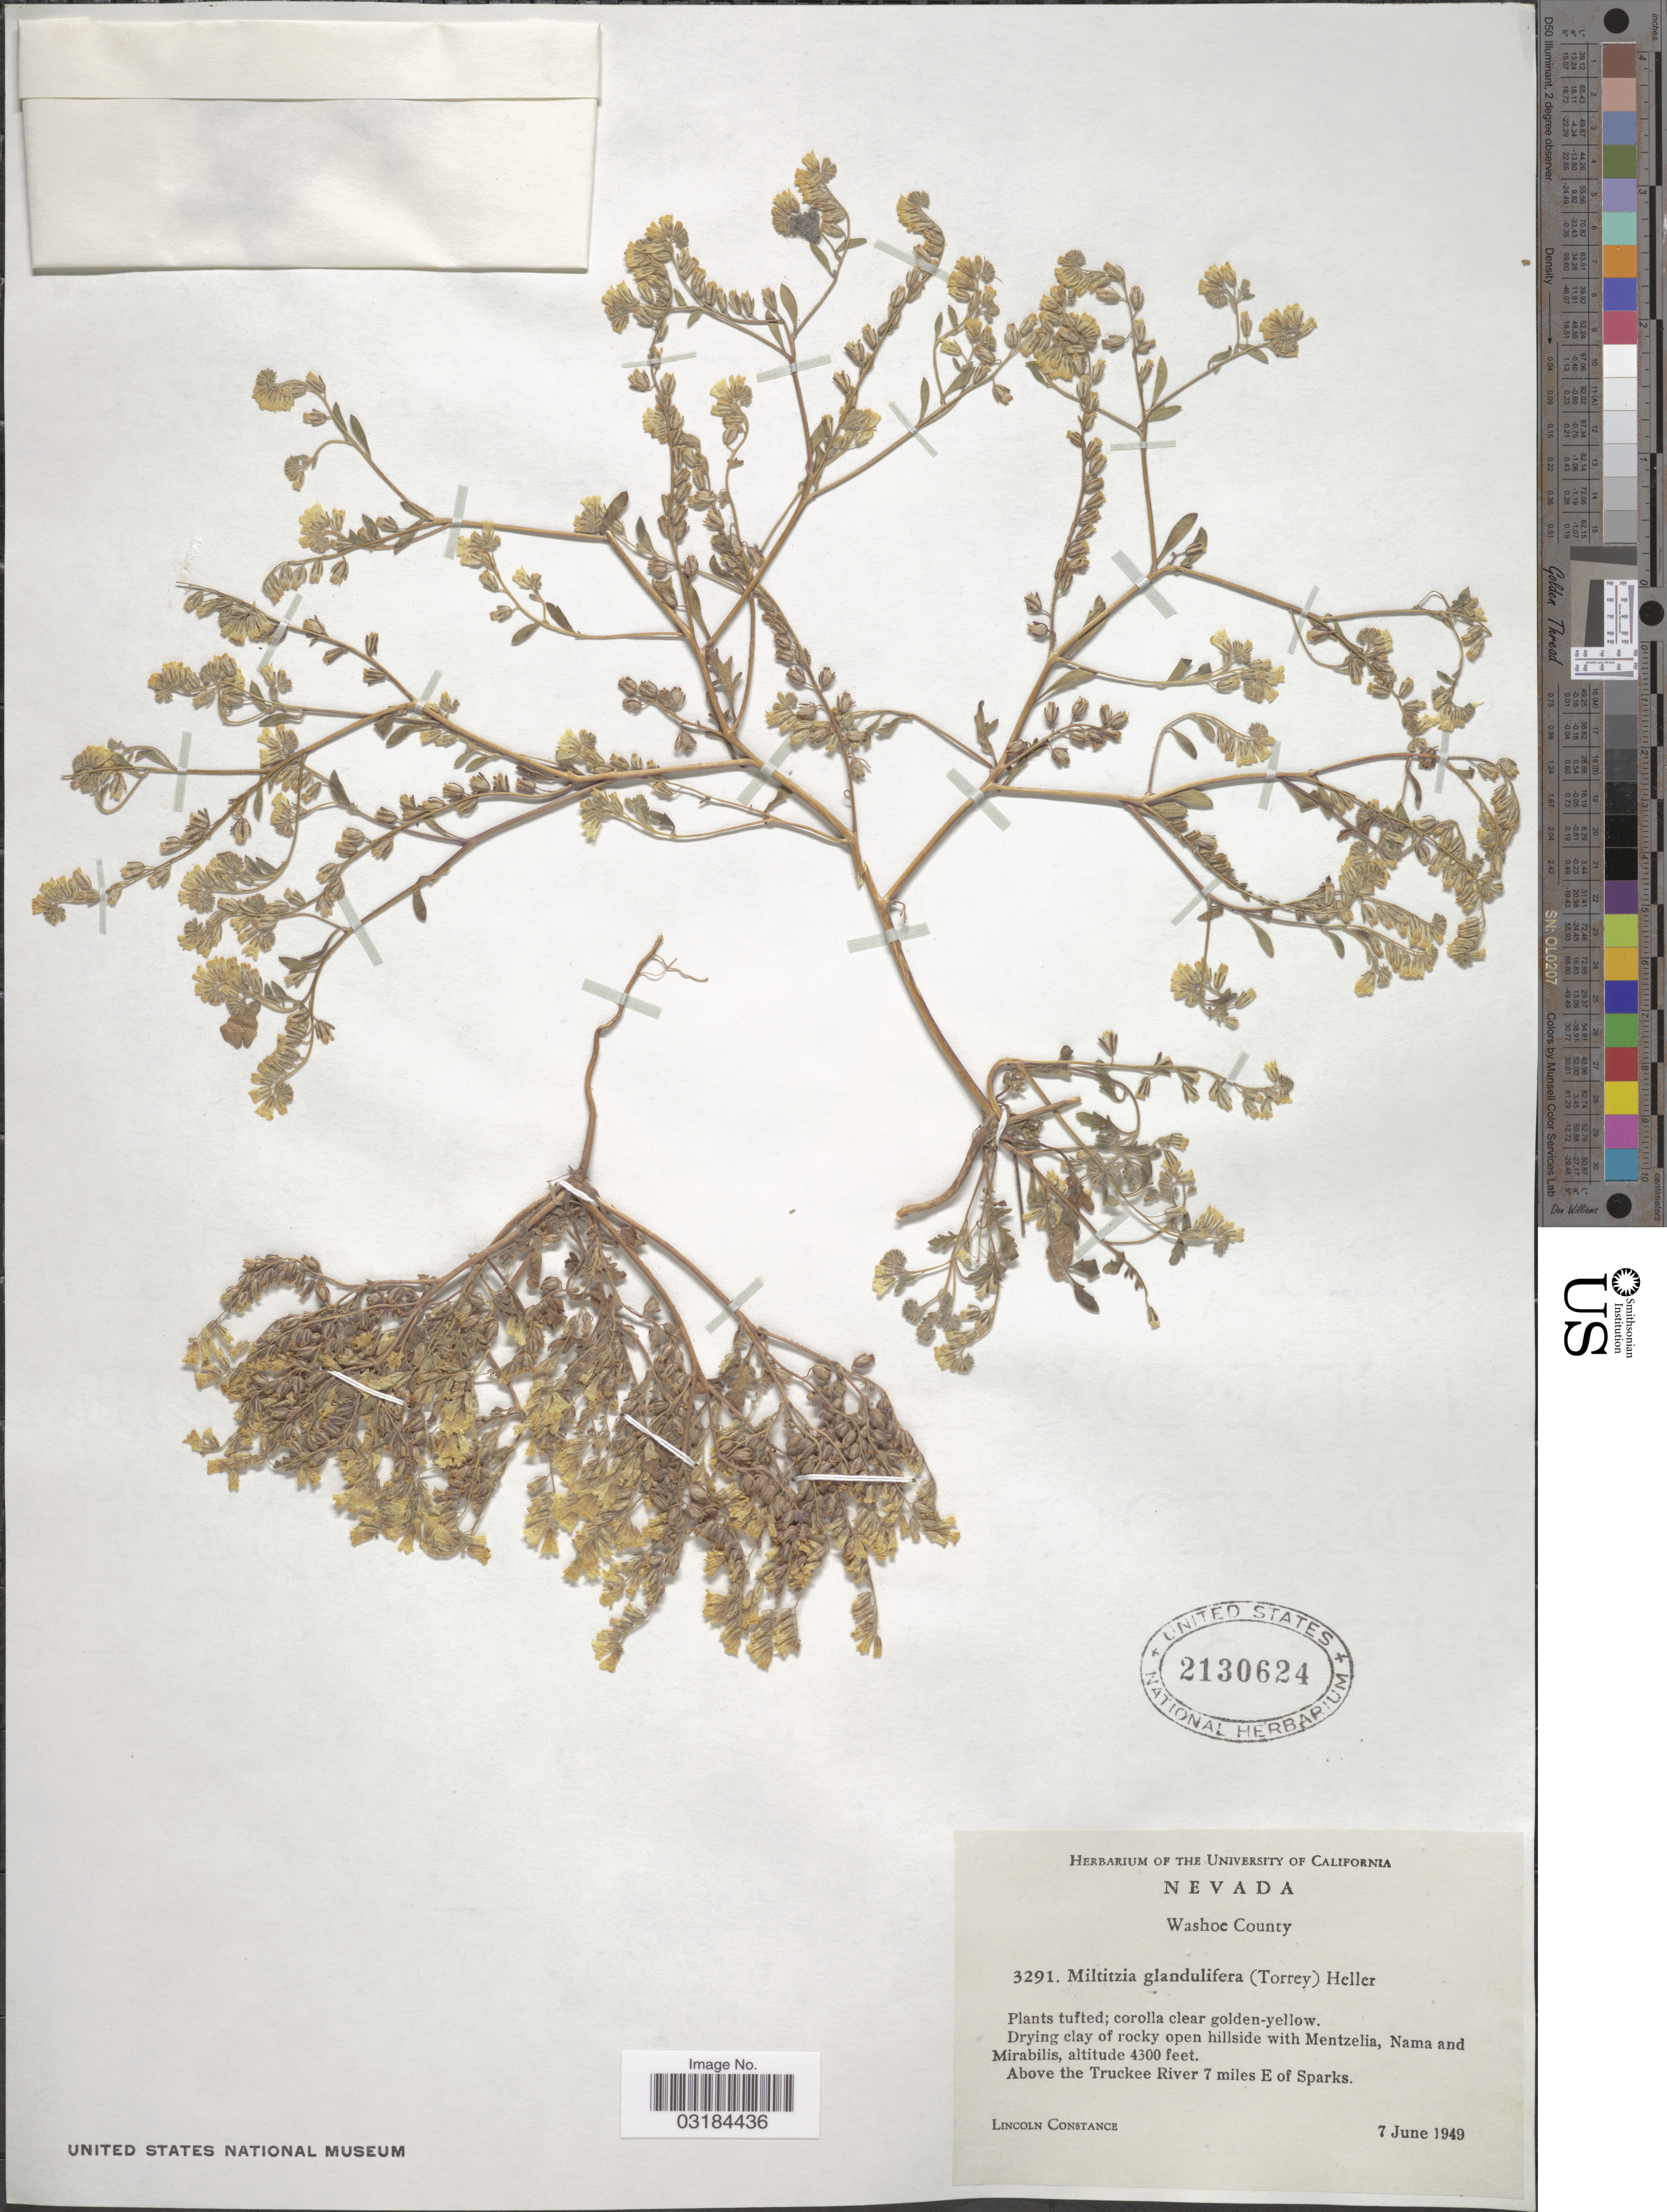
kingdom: Plantae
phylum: Tracheophyta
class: Magnoliopsida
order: Boraginales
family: Hydrophyllaceae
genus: Phacelia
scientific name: Phacelia adenophora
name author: J.T. Howell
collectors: L. Constance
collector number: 3291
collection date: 1949-06-07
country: United States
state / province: Nevada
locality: Washoe County. Above the Truckee River 7 miles E of Sparks.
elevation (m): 1311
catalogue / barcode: US 2130624